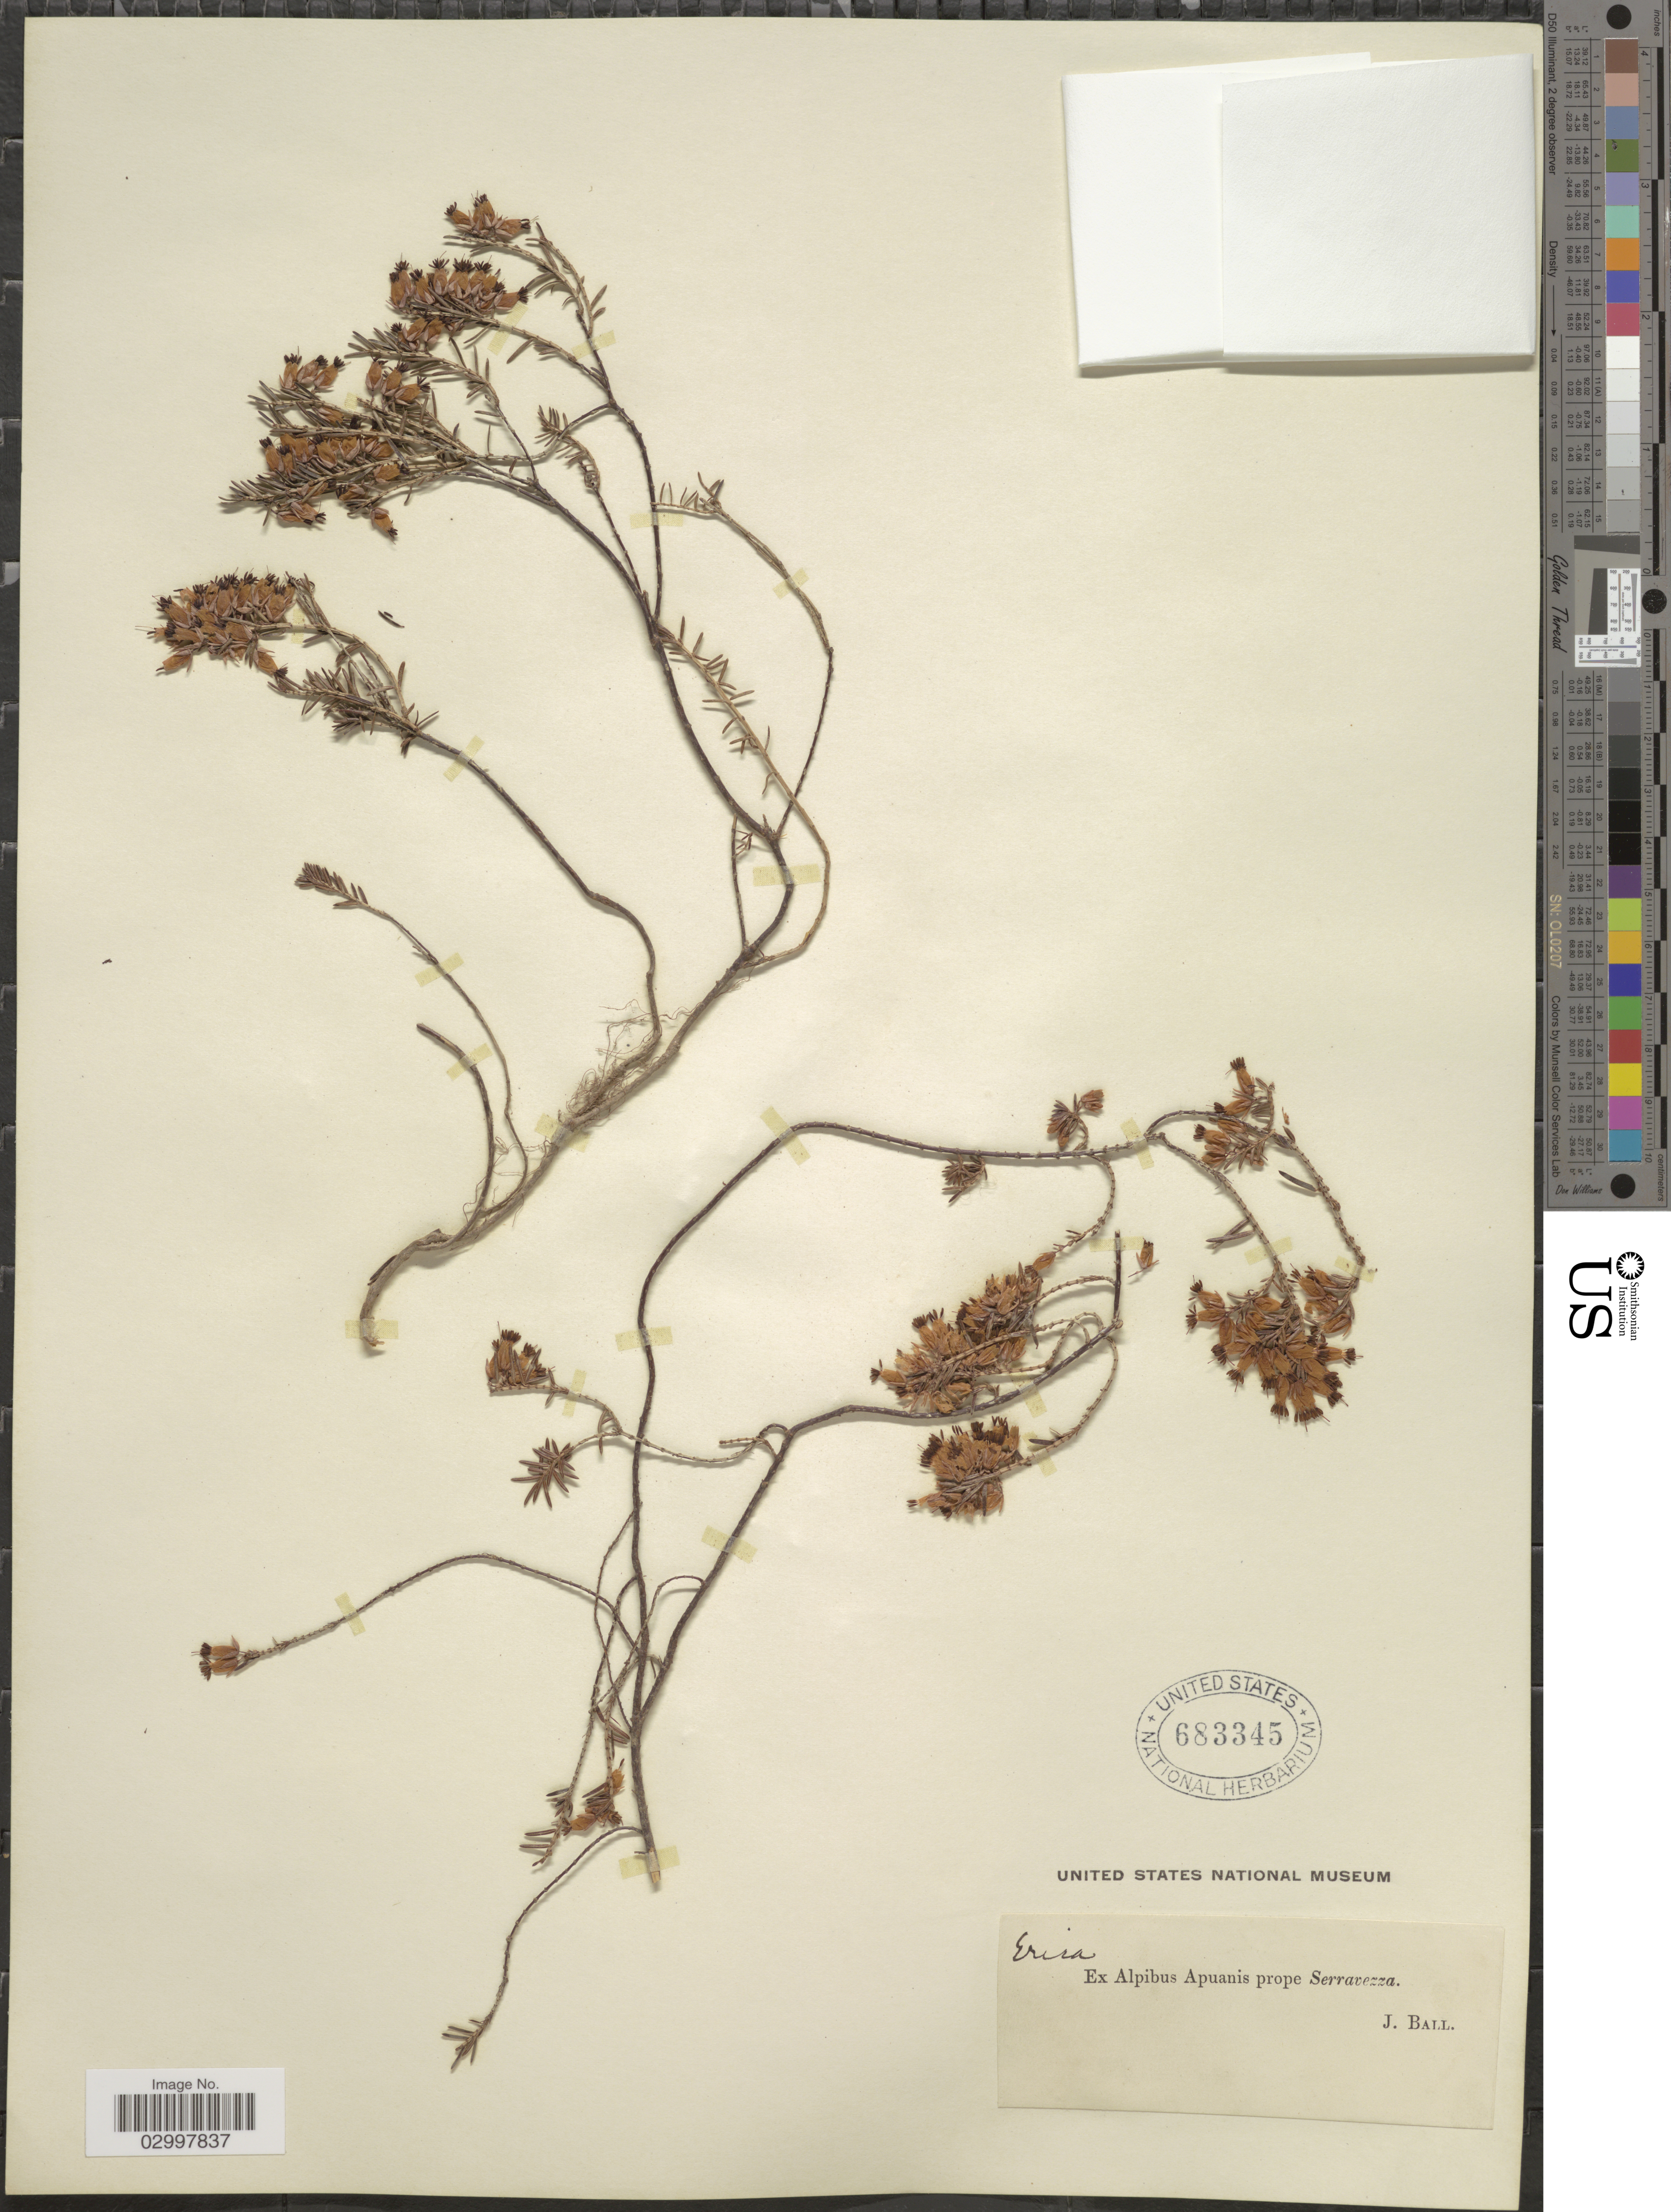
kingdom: Plantae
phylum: Tracheophyta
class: Magnoliopsida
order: Ericales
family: Ericaceae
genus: Erica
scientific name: Erica sp.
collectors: J. Ball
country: Italy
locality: Ex Alpibus Apuanis prope Serravezza.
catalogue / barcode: US 683345